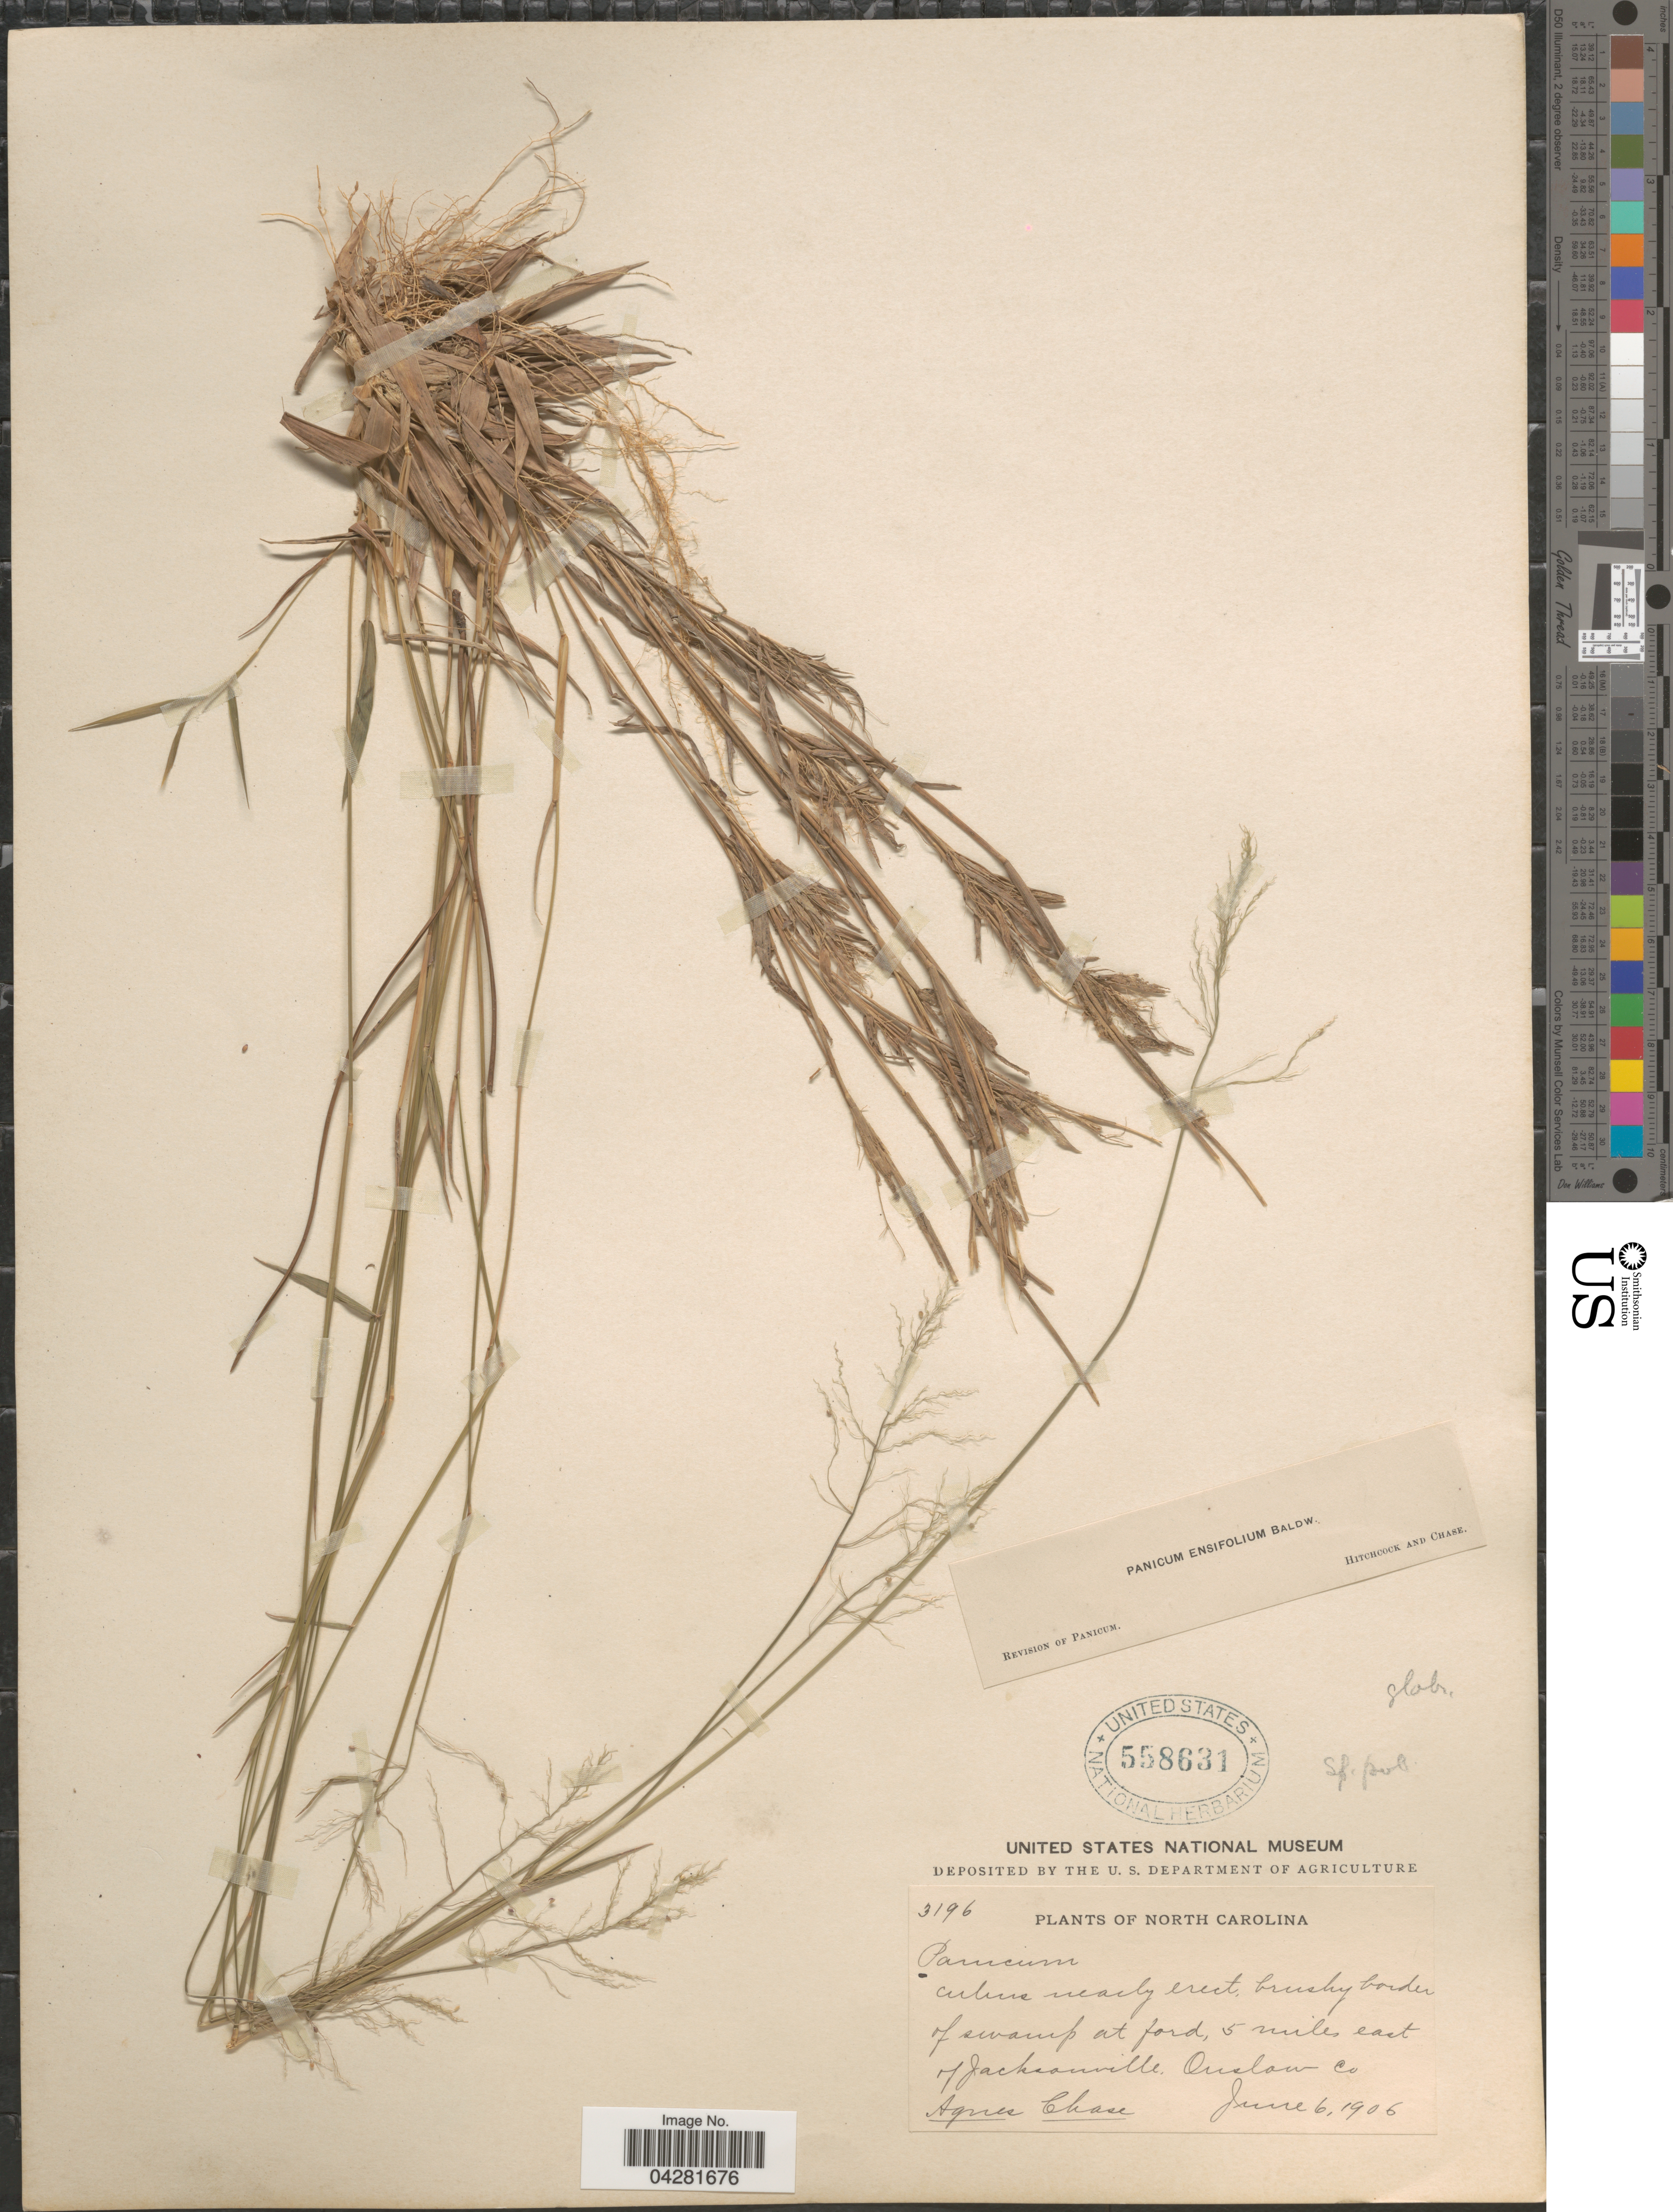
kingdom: Plantae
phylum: Tracheophyta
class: Liliopsida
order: Poales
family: Poaceae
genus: Dichanthelium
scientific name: Dichanthelium ensifolium var. ensifolium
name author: (Baldwin ex Elliot) Gould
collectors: A. Chase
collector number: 3196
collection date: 1906-06-06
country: United States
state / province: North Carolina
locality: Brushy border of swamp at ford, 5 miles east of Jacksonville, Onslow Co.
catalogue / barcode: US 558631